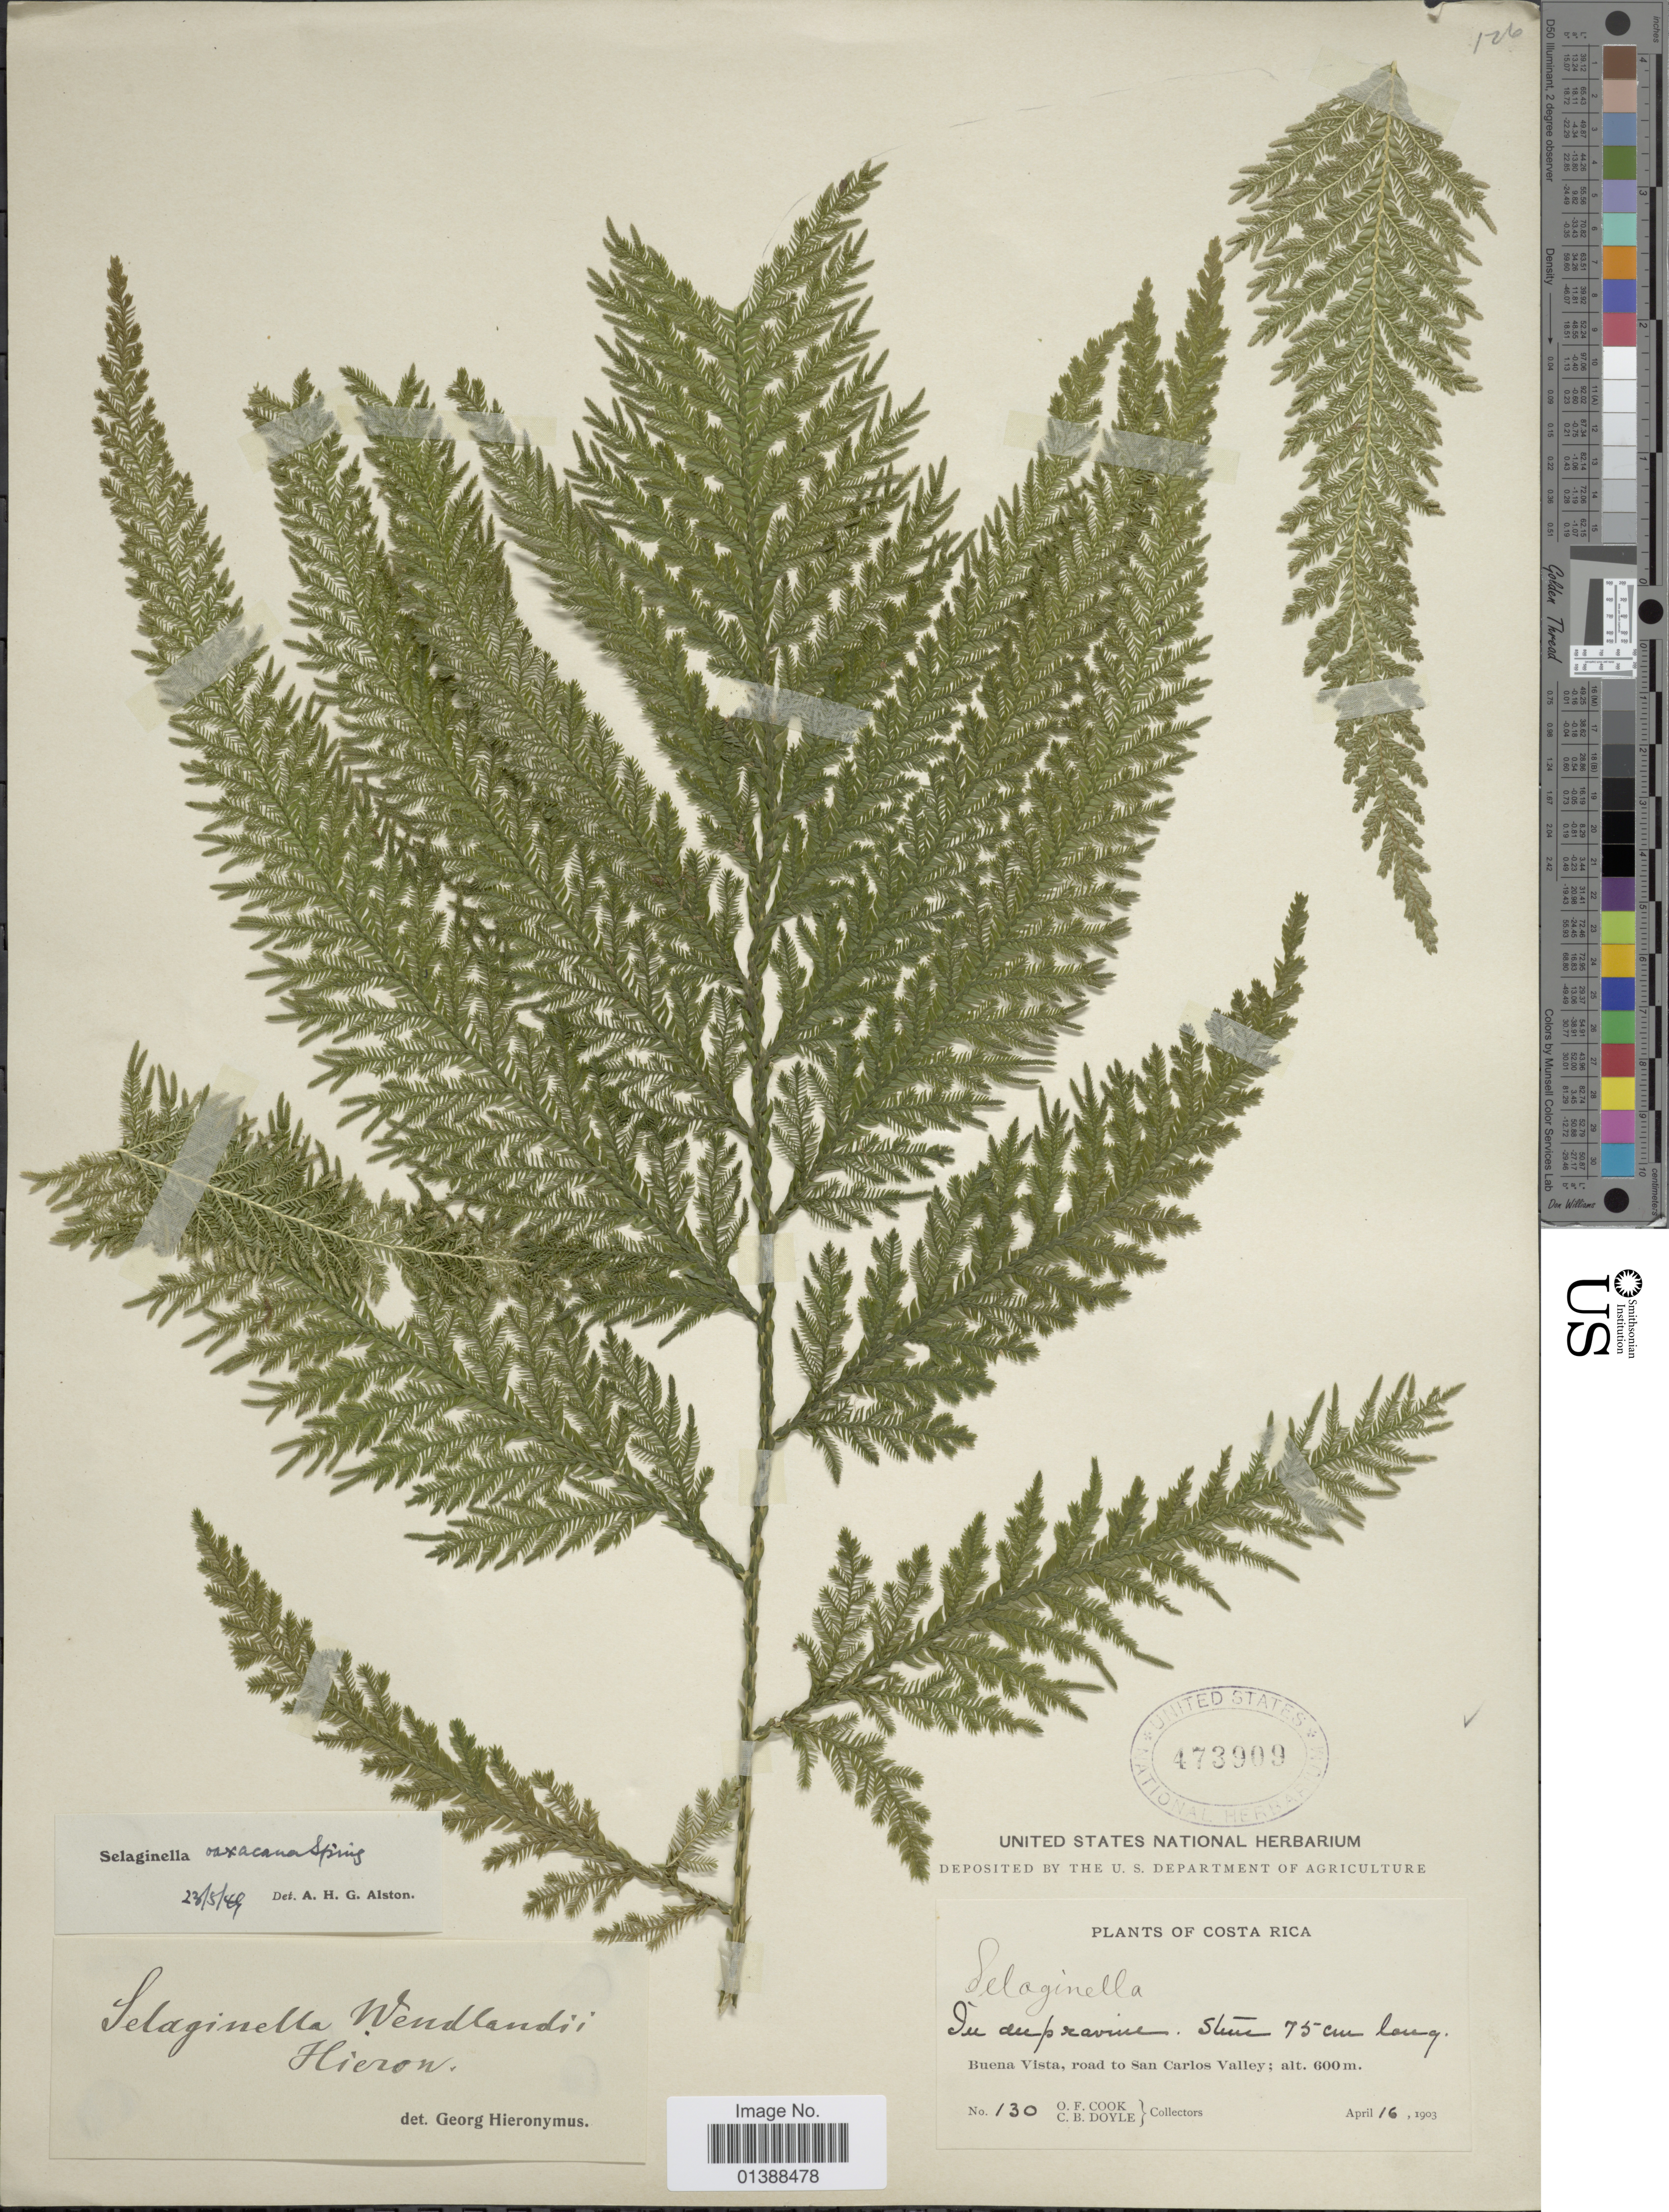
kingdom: Plantae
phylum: Tracheophyta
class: Lycopodiopsida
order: Selaginellales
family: Selaginellaceae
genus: Selaginella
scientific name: Selaginella oaxacana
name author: Spring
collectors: O. F. Cook & C. Doyle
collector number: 130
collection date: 1903-04-16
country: Costa Rica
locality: Buena Vista, road to San Carlos Valley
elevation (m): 600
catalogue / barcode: US 473909